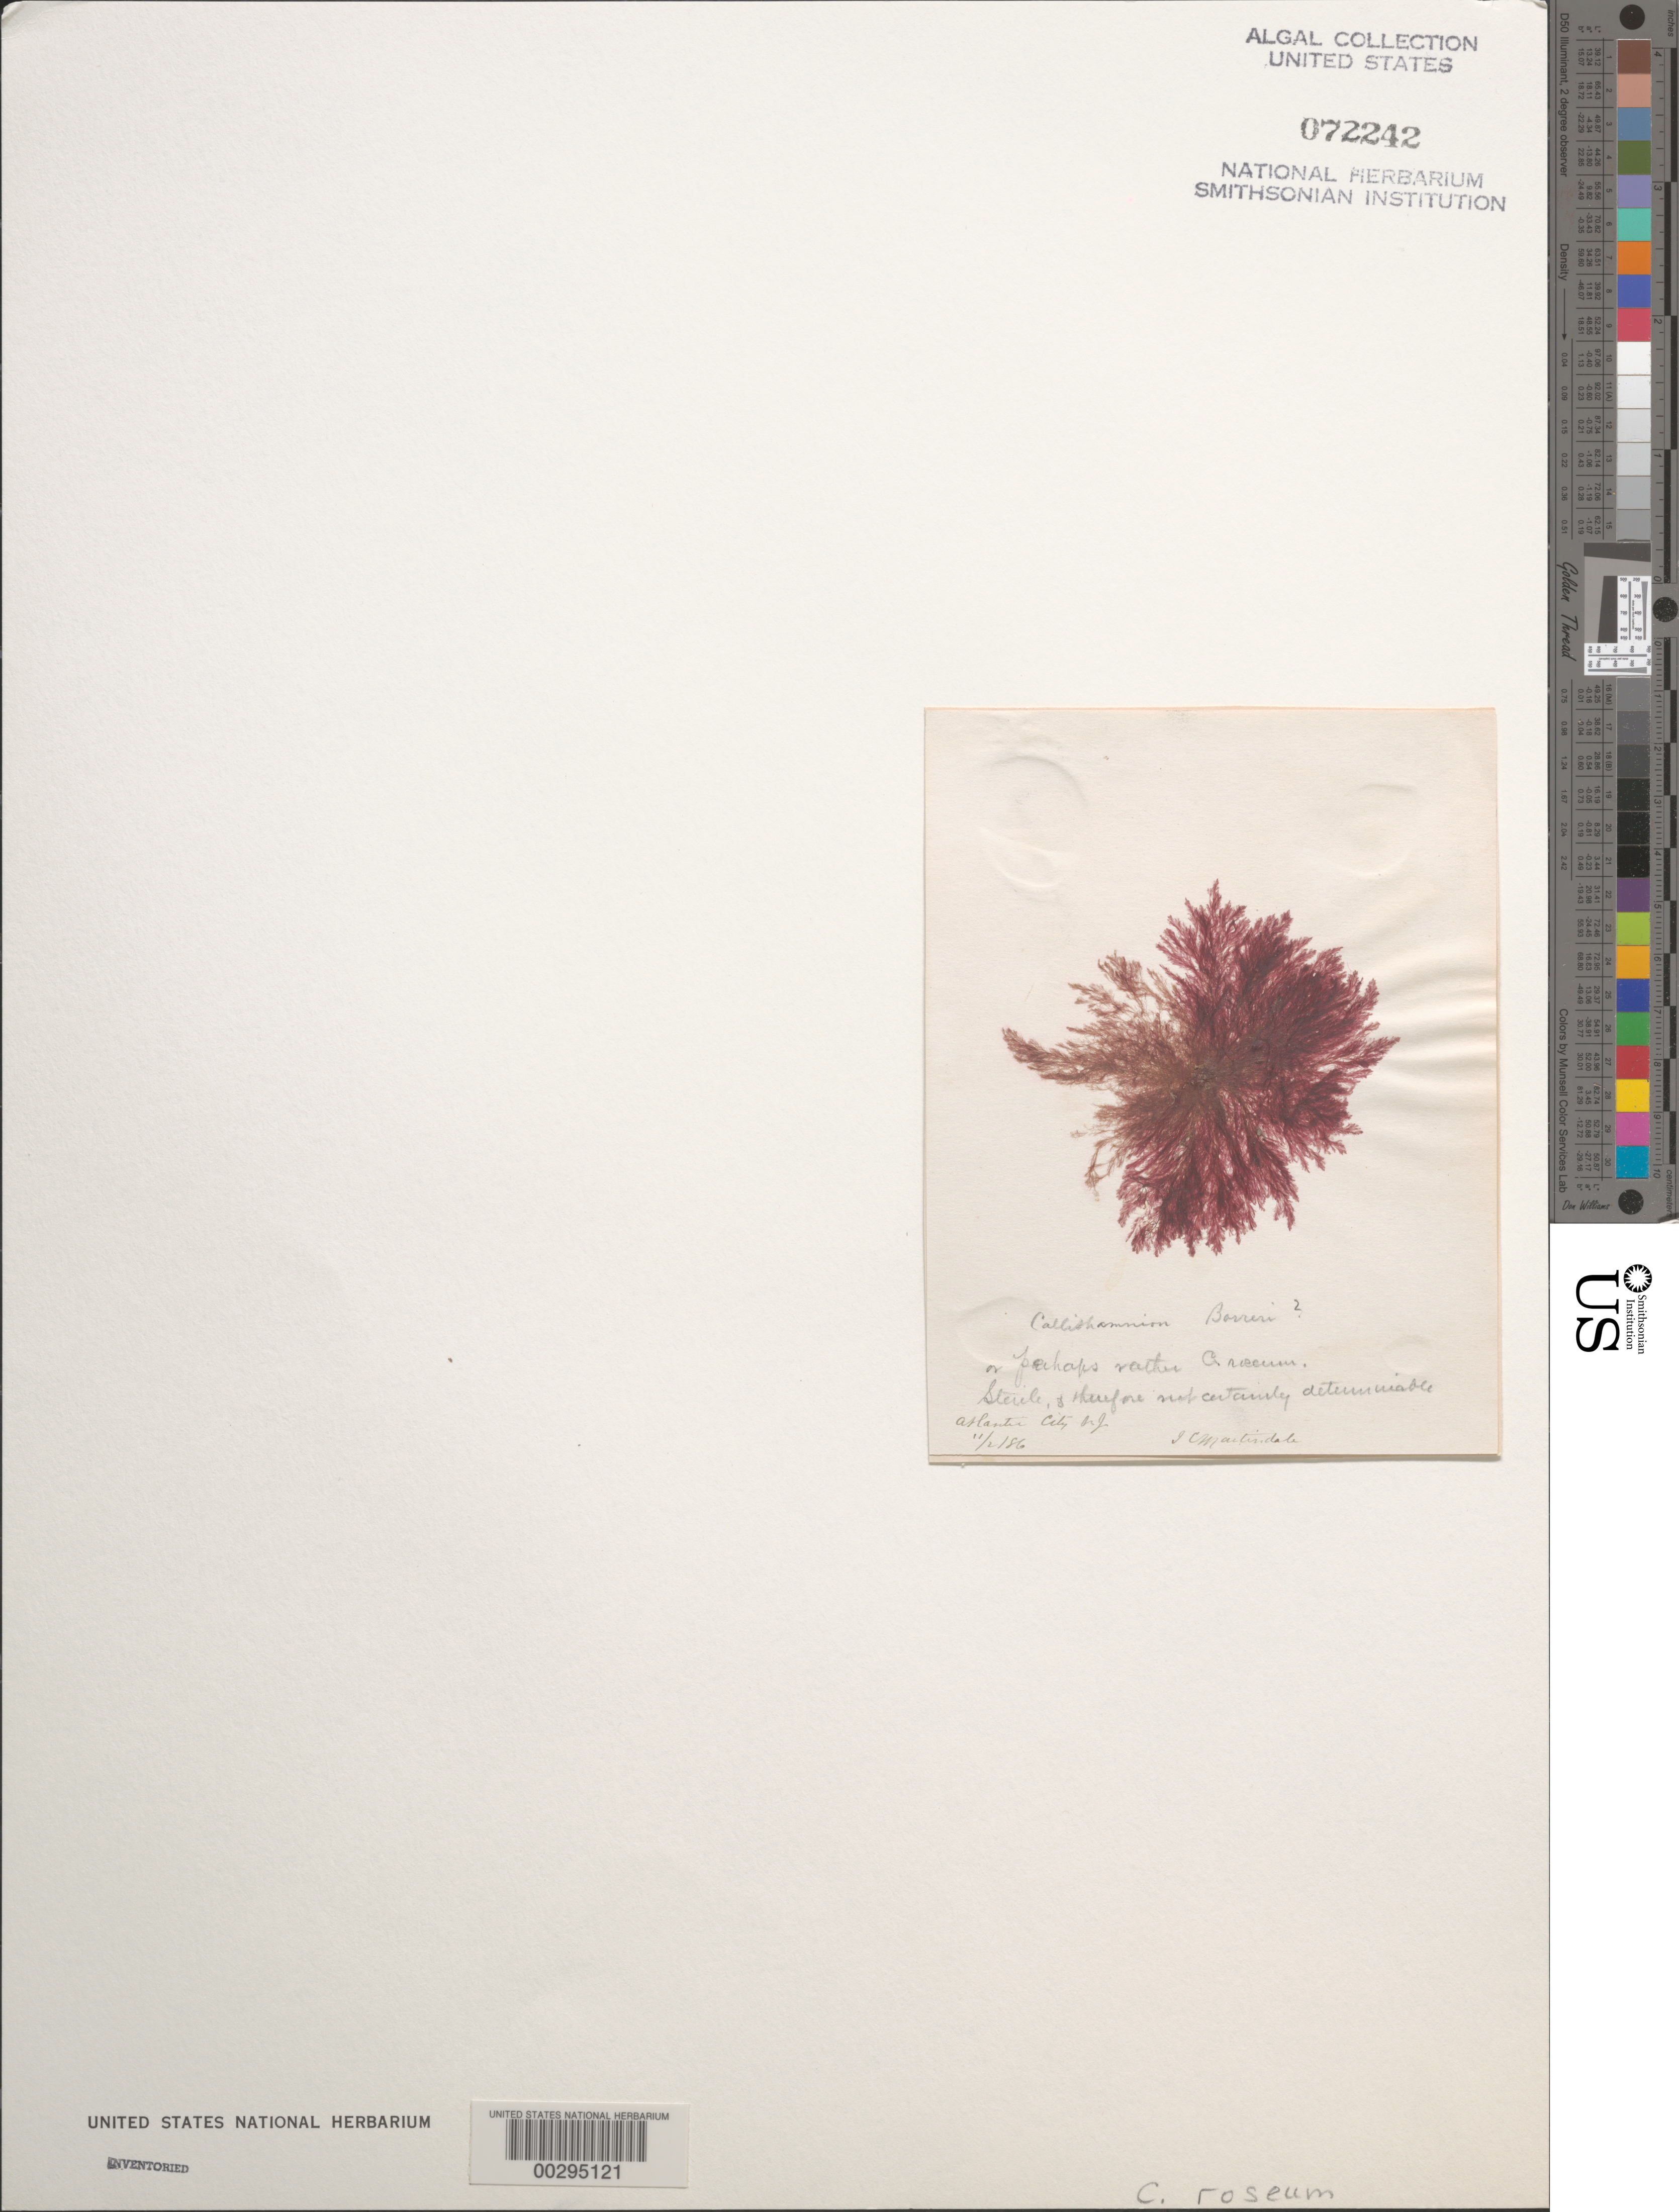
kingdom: Plantae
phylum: Rhodophyta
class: Florideophyceae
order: Ceramiales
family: Callithamniaceae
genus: Gaillona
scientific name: Gaillona rosea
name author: (Roth) A. Athanasiadis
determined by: Algae name updating Project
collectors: I. C. Martindale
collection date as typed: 02 Nov 1886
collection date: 1886-11-02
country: United States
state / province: New Jersey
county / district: Atlantic County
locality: Atlantic City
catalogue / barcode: US 72242